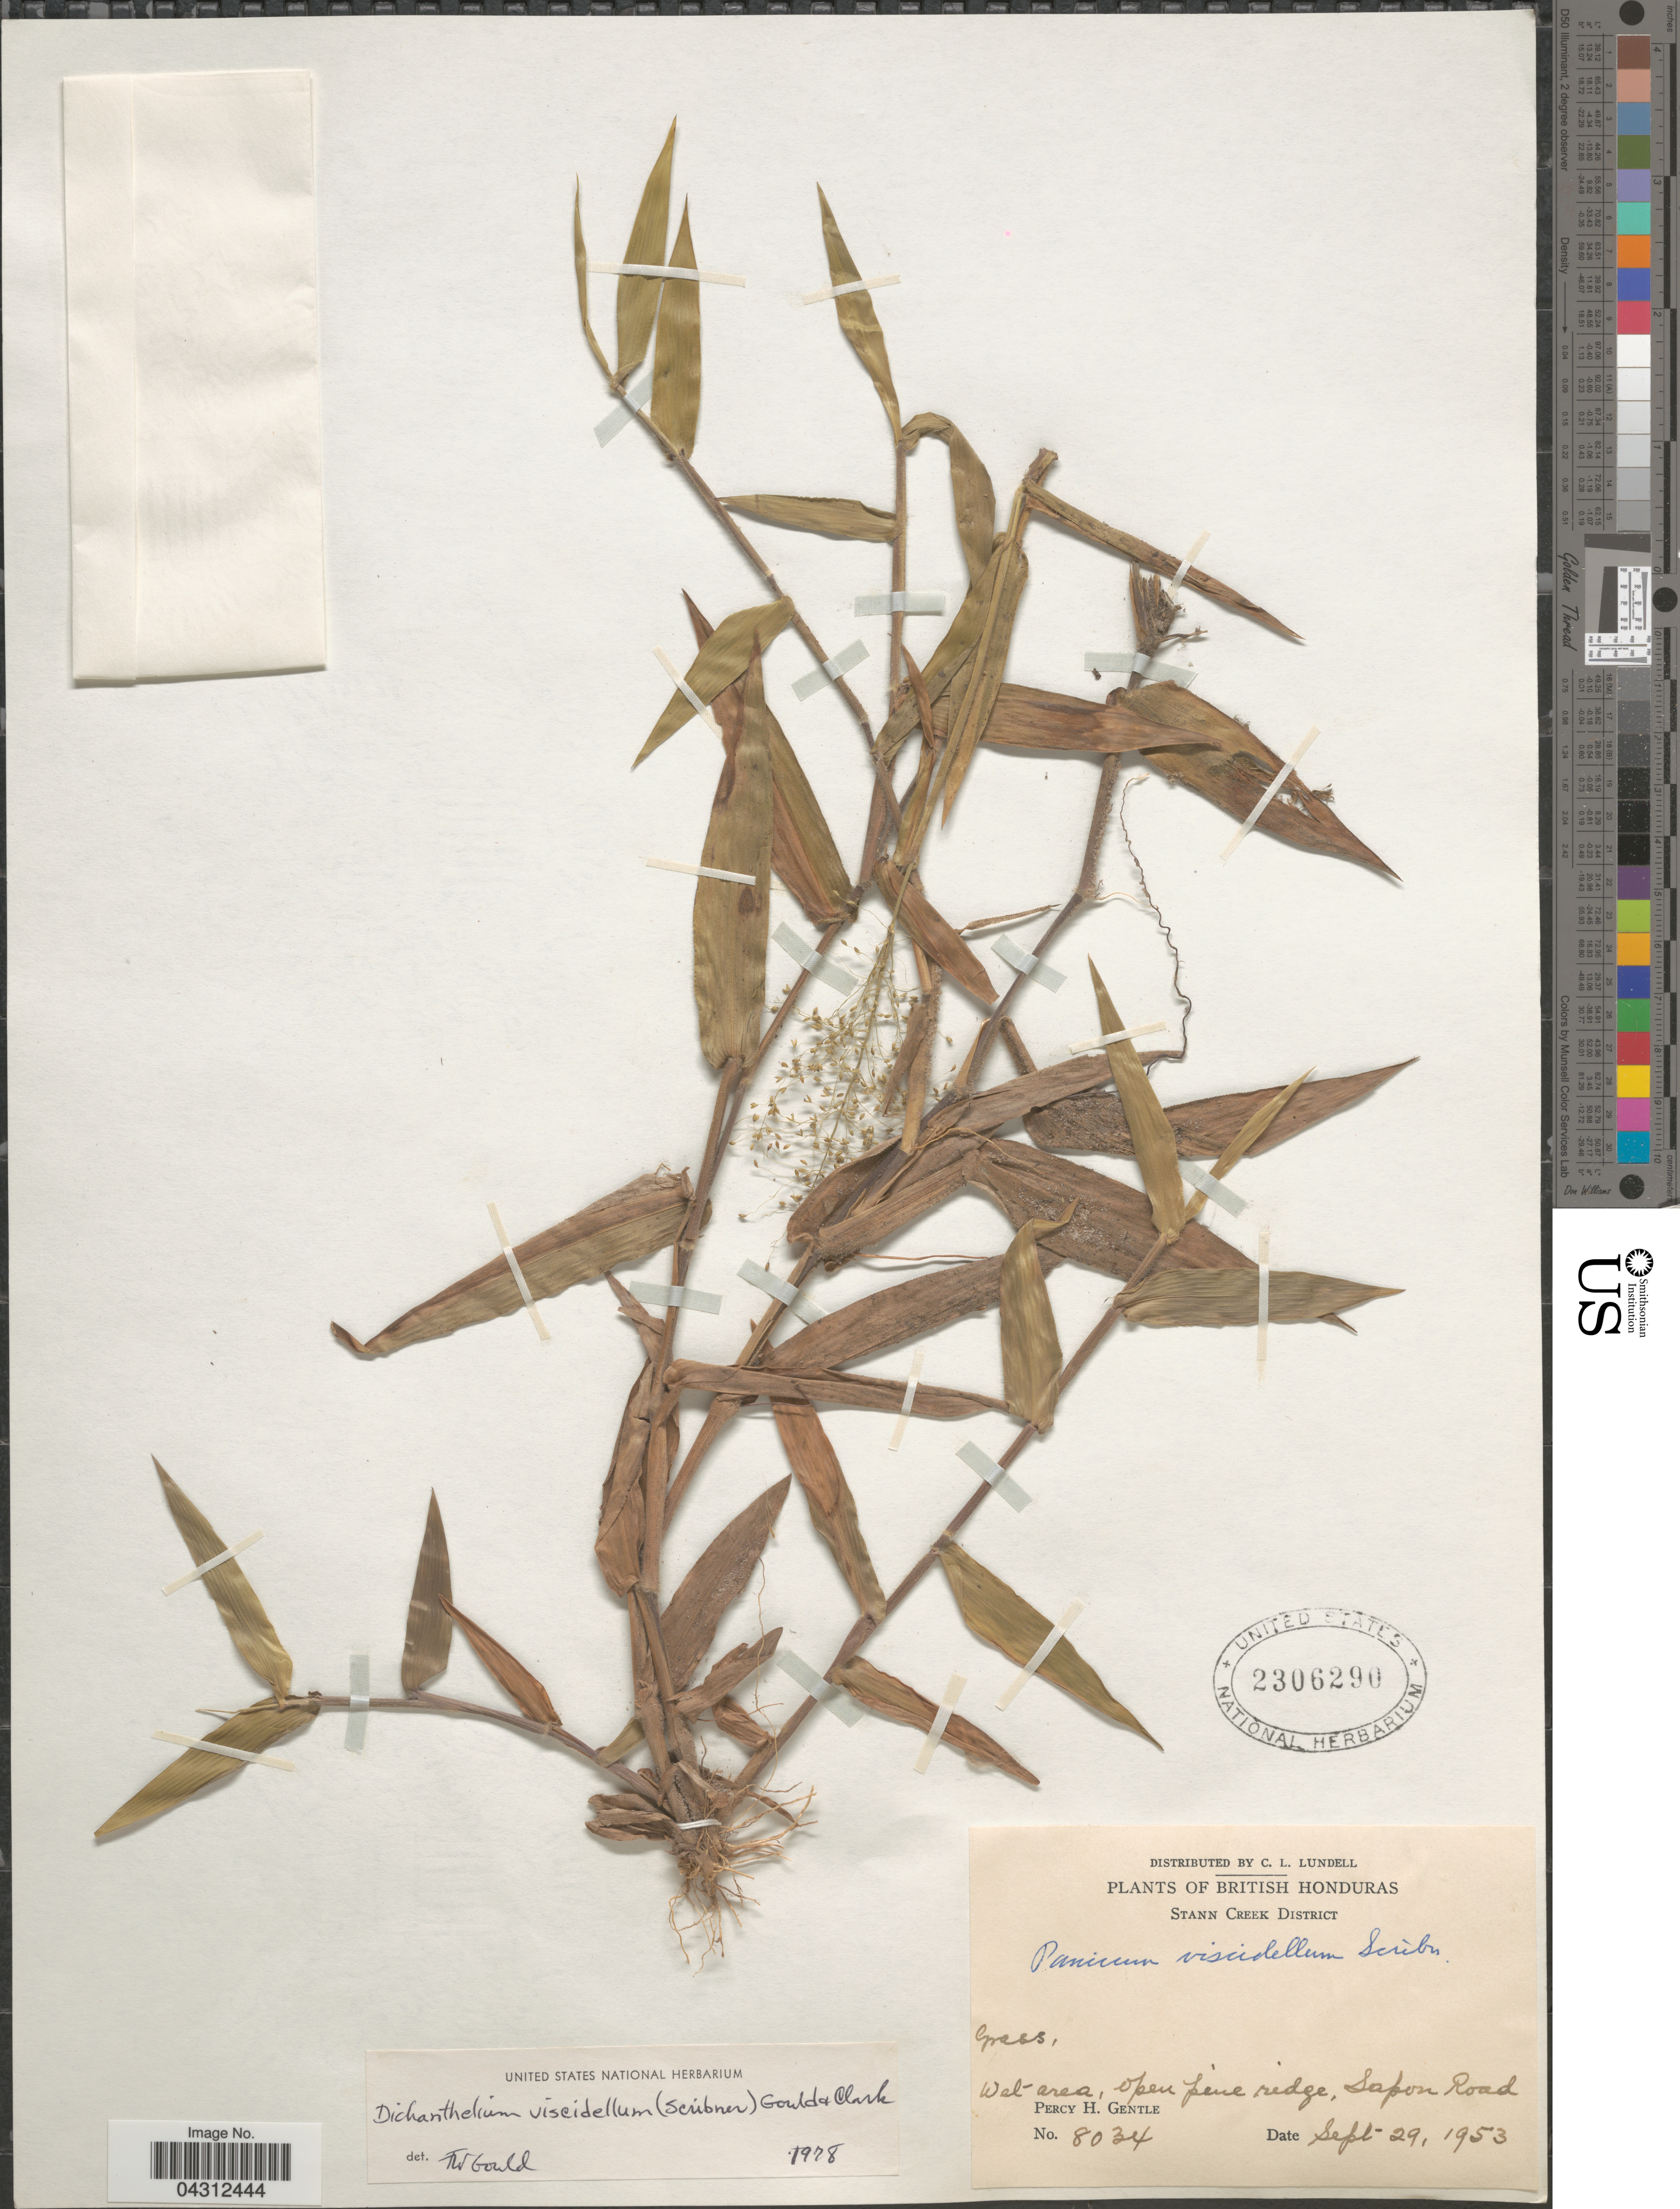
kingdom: Plantae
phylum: Tracheophyta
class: Liliopsida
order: Poales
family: Poaceae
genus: Dichanthelium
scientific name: Dichanthelium viscidellum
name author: (Scribn.) Gould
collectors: P. H. Gentle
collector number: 8034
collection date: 1953-09-29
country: Belize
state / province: Stann Creek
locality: British Honduras. Stann Creek District. Wet area, open pine ridge, Sapon Road.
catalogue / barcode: US 2306290